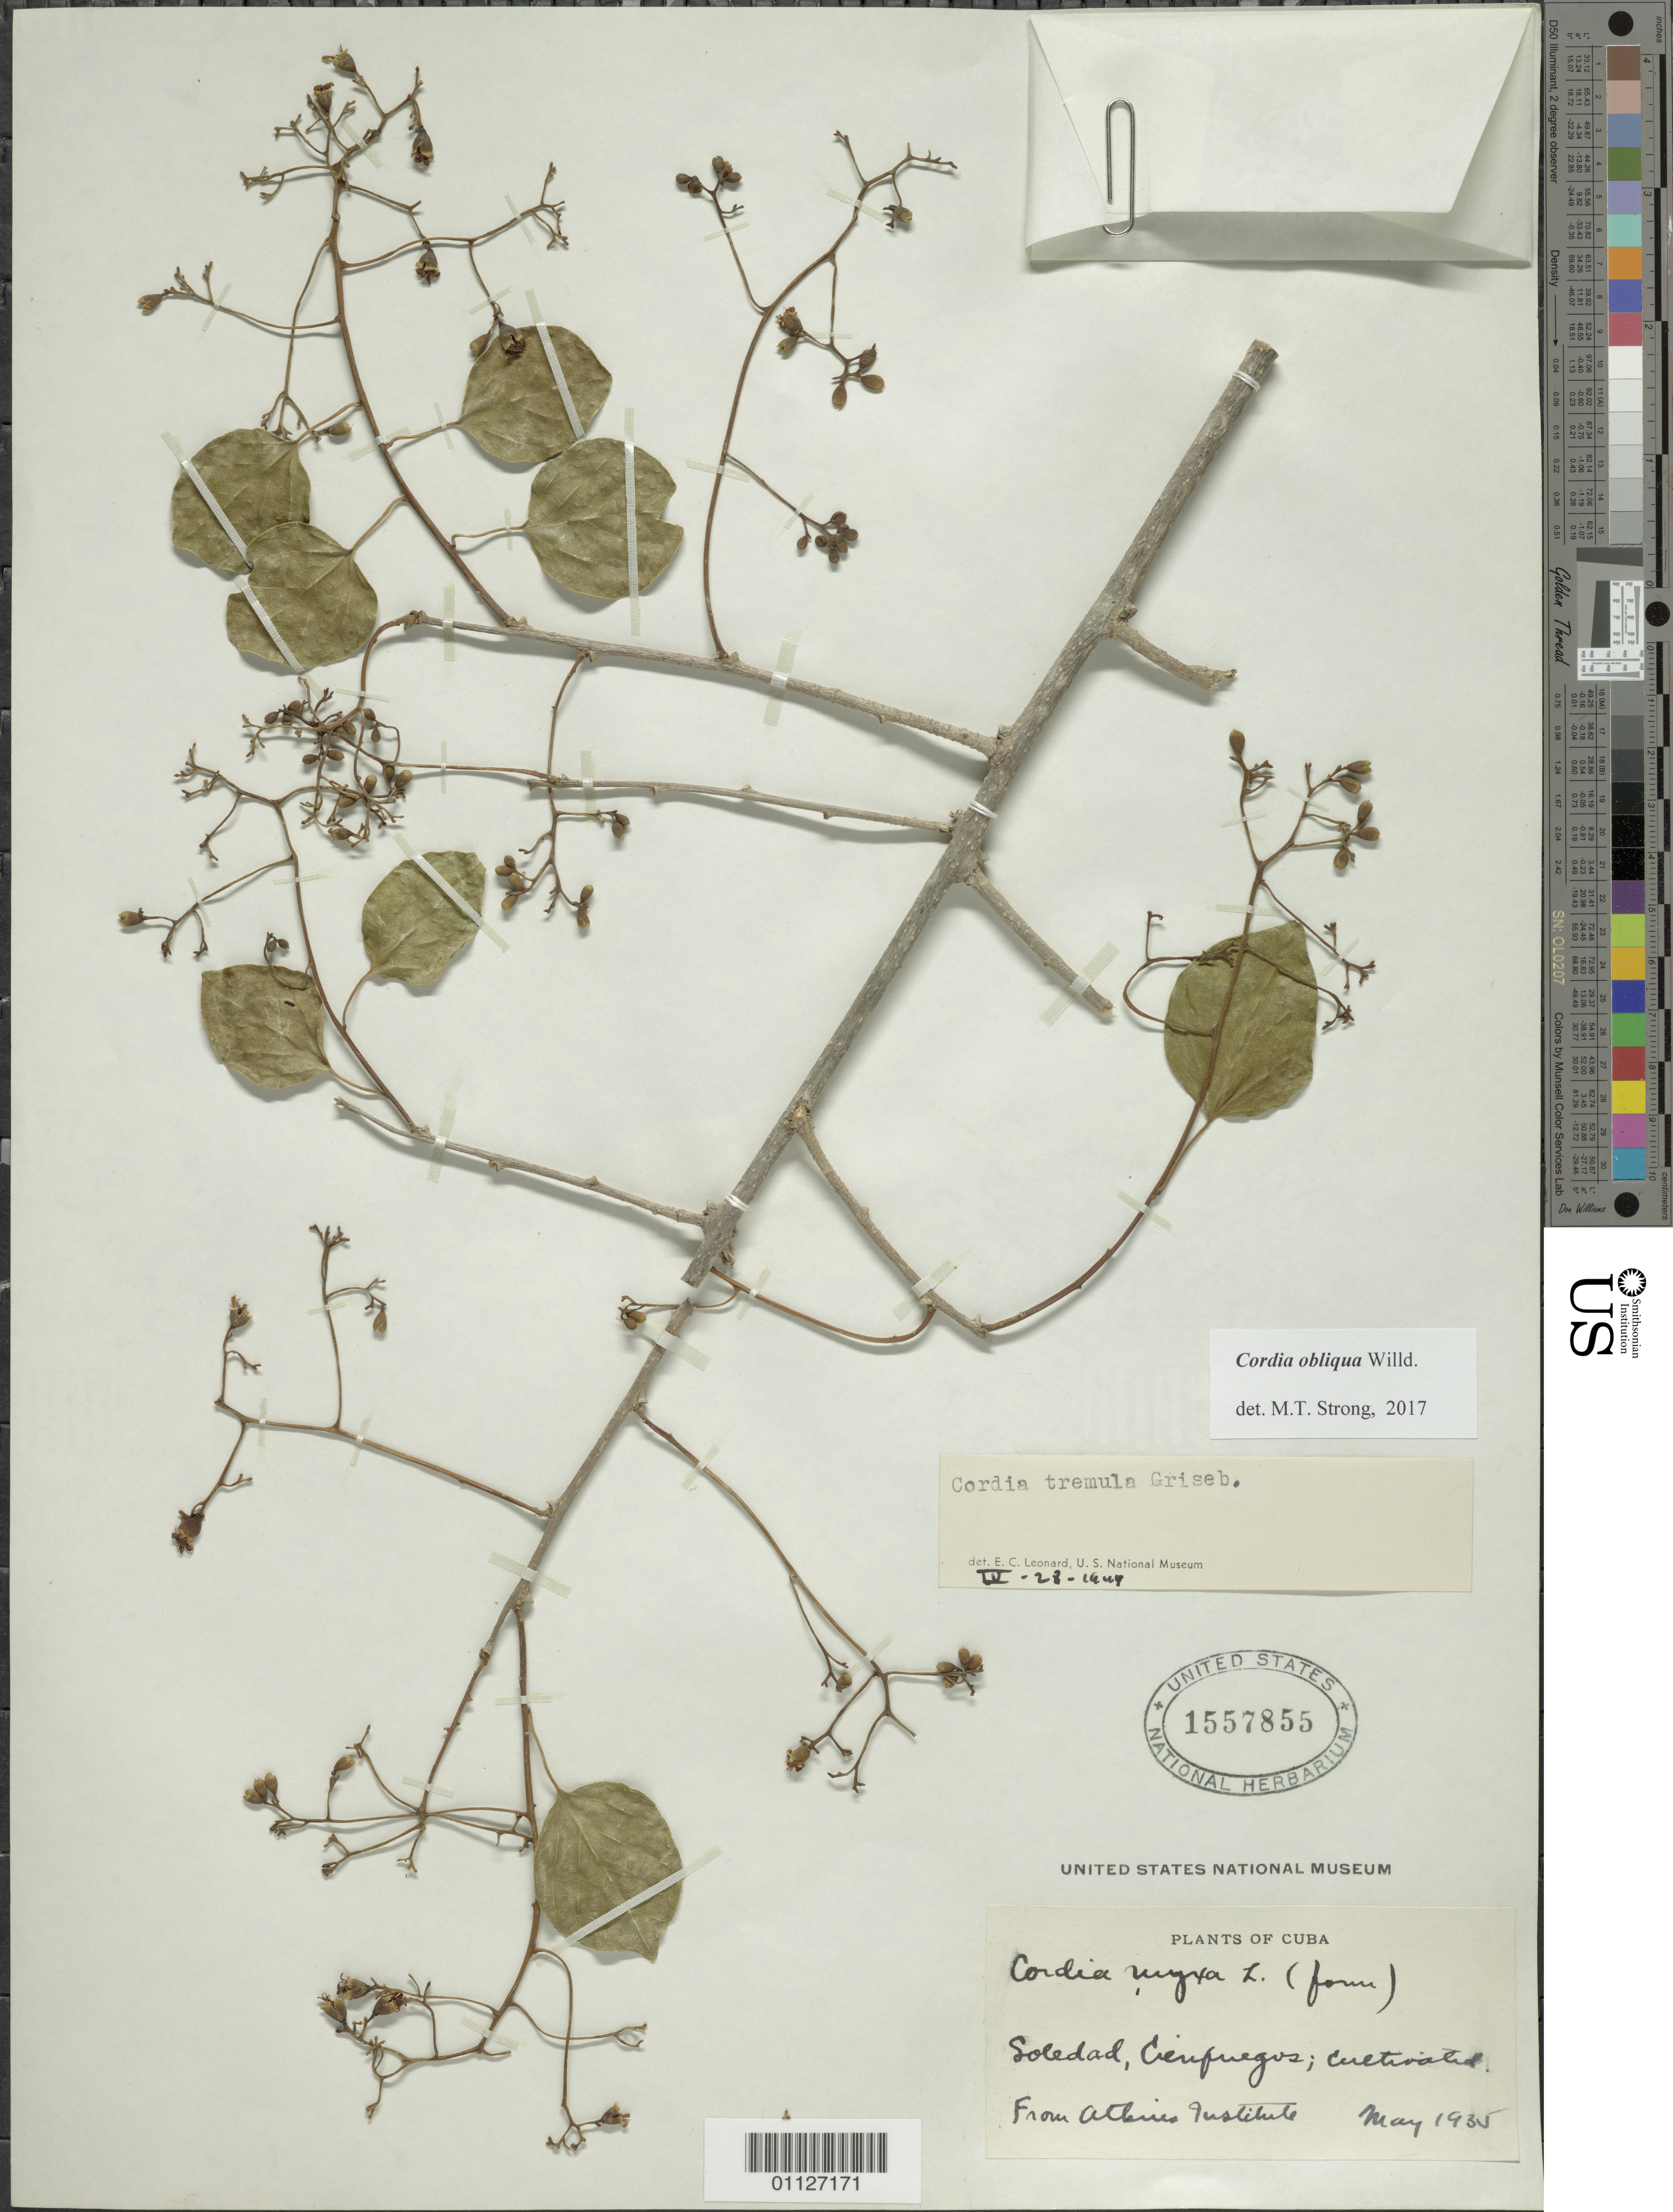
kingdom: Plantae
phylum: Tracheophyta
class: Magnoliopsida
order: Boraginales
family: Cordiaceae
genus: Cordia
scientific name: Cordia obliqua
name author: Willd.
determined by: Strong, M. T., (US), Smithsonian Institution - National Museum of Natural History (UNITED STATES)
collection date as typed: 01 May 1935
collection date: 1935-05-01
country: Cuba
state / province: Cienfuegos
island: Cuba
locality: Soledad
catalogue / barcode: US 1557855